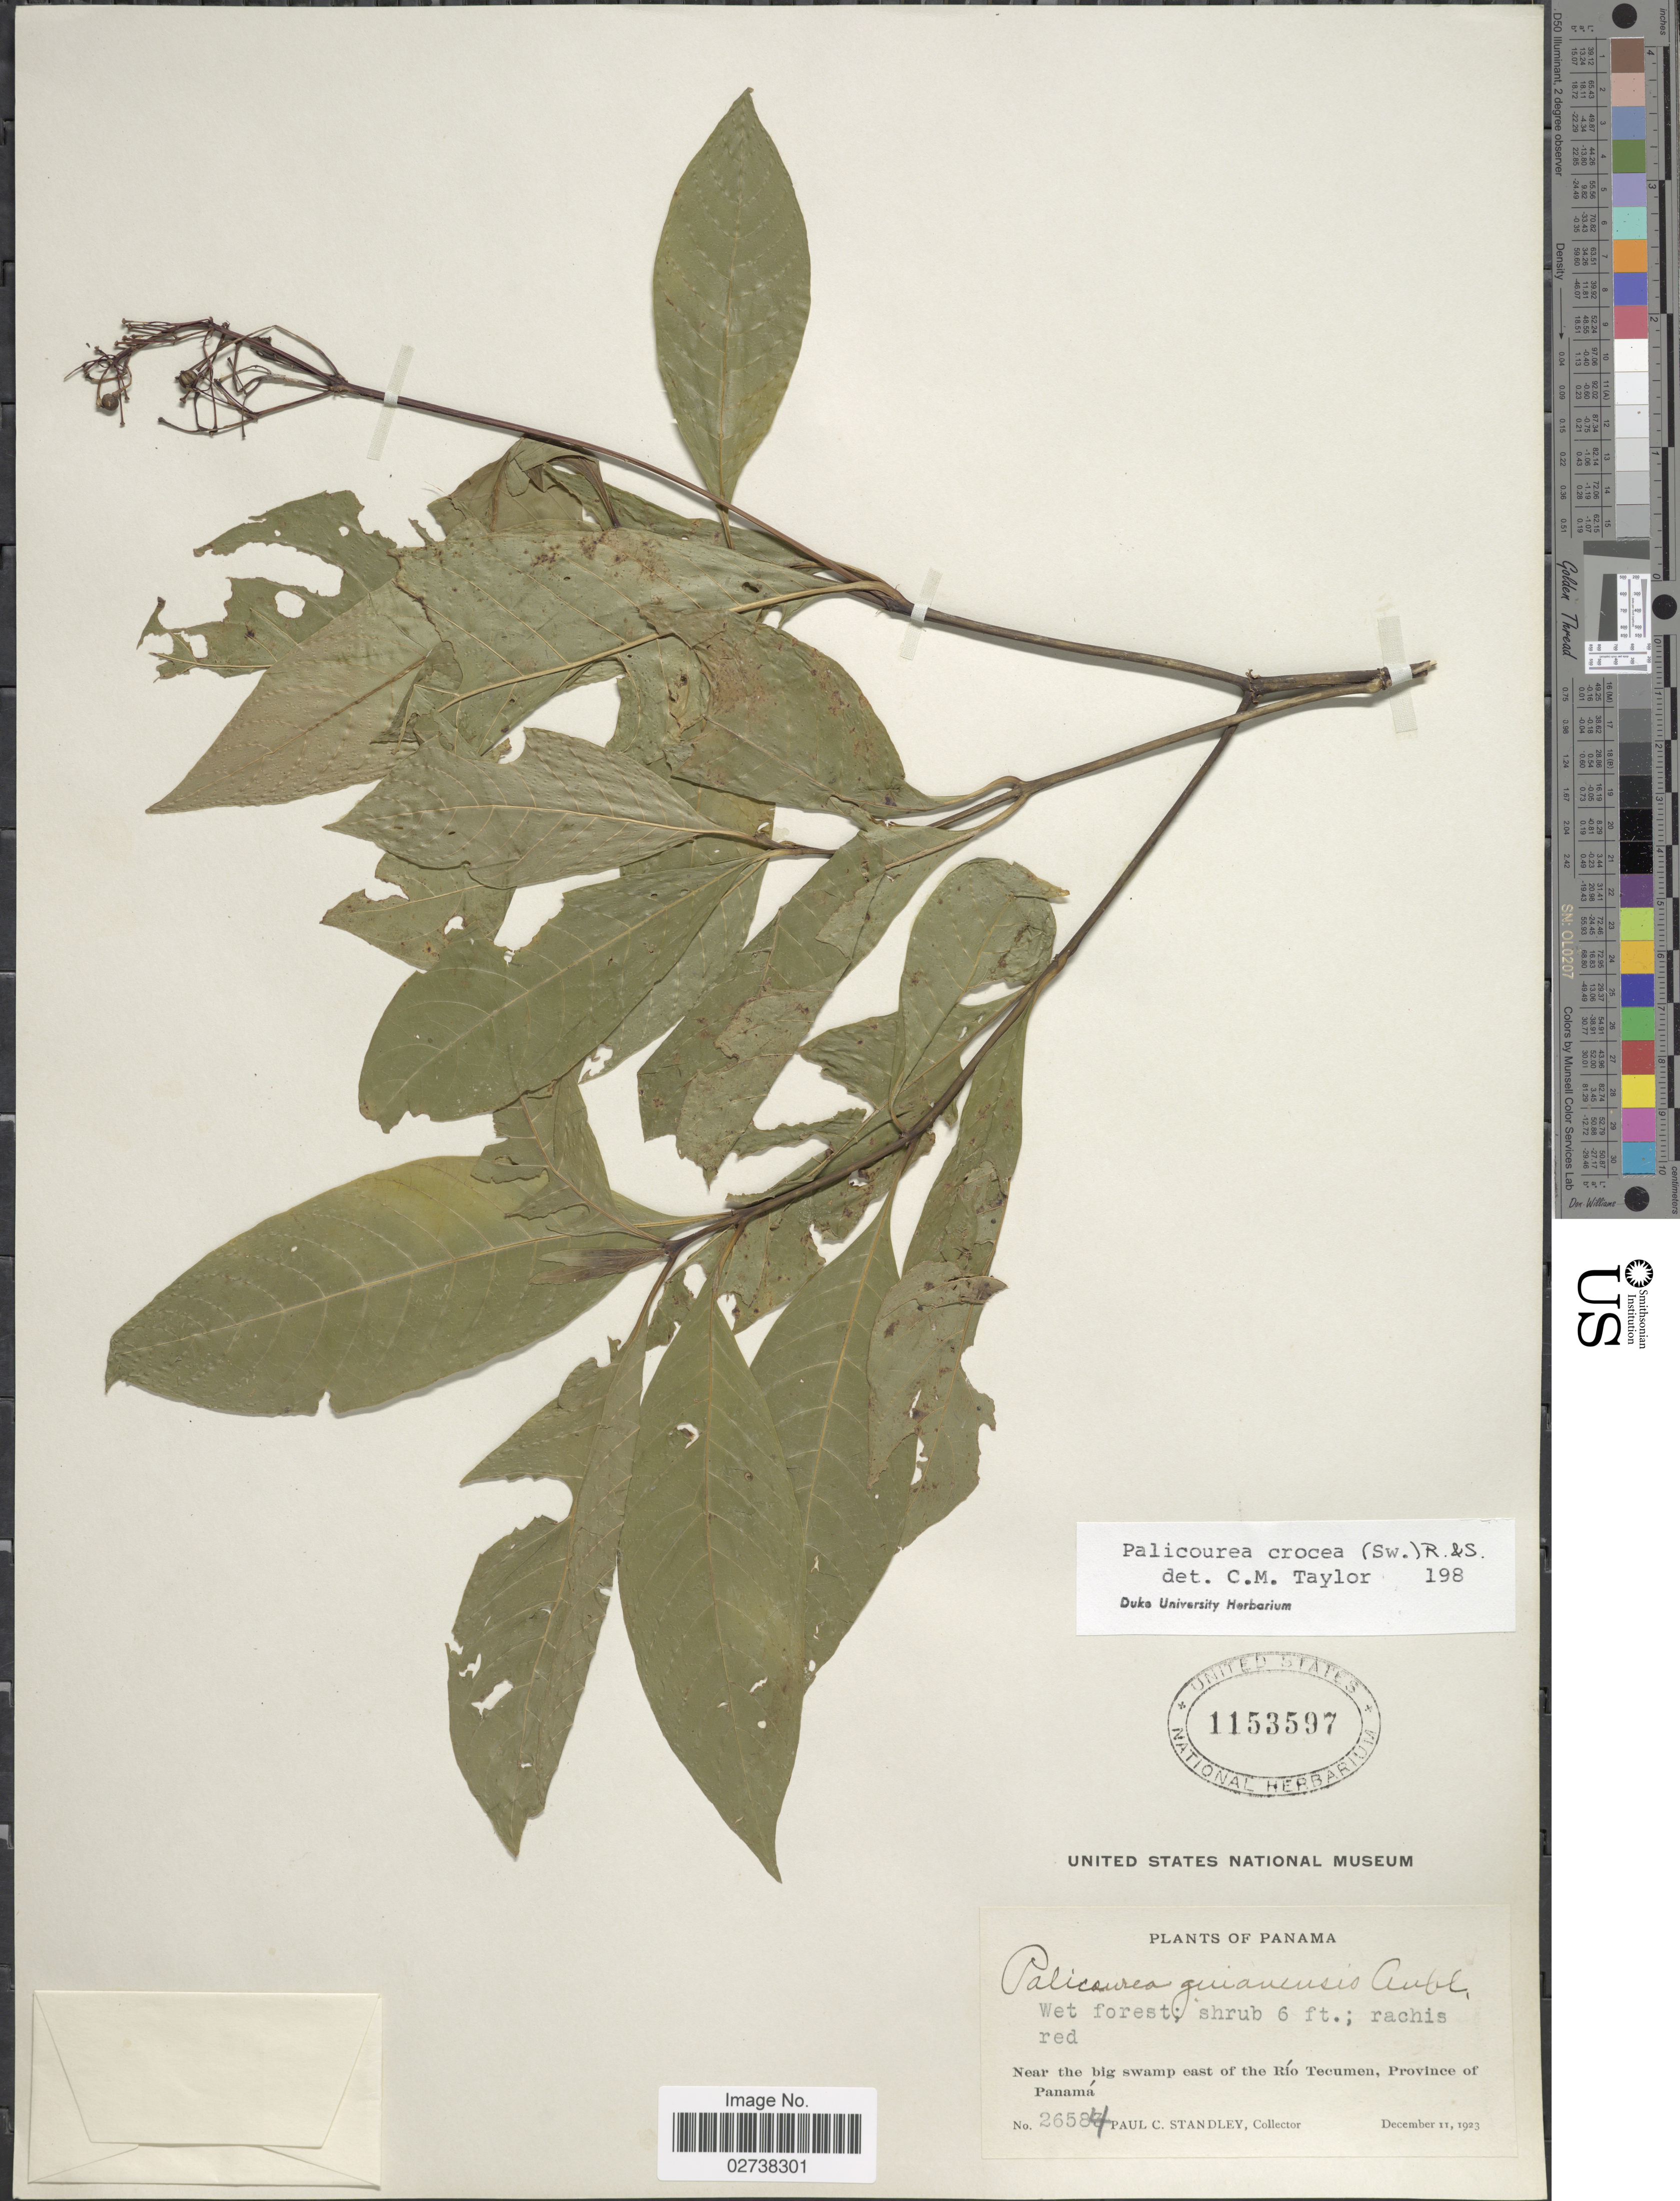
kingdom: Plantae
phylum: Tracheophyta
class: Magnoliopsida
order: Gentianales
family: Rubiaceae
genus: Palicourea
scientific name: Palicourea crocea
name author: (Sw.) Schult.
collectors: P. C. Standley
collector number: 26584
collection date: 1923-12-11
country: Panama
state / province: Panamá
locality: Near the big swamp east of the Rio Tecumen, Province of Panama.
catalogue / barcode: US 1153597